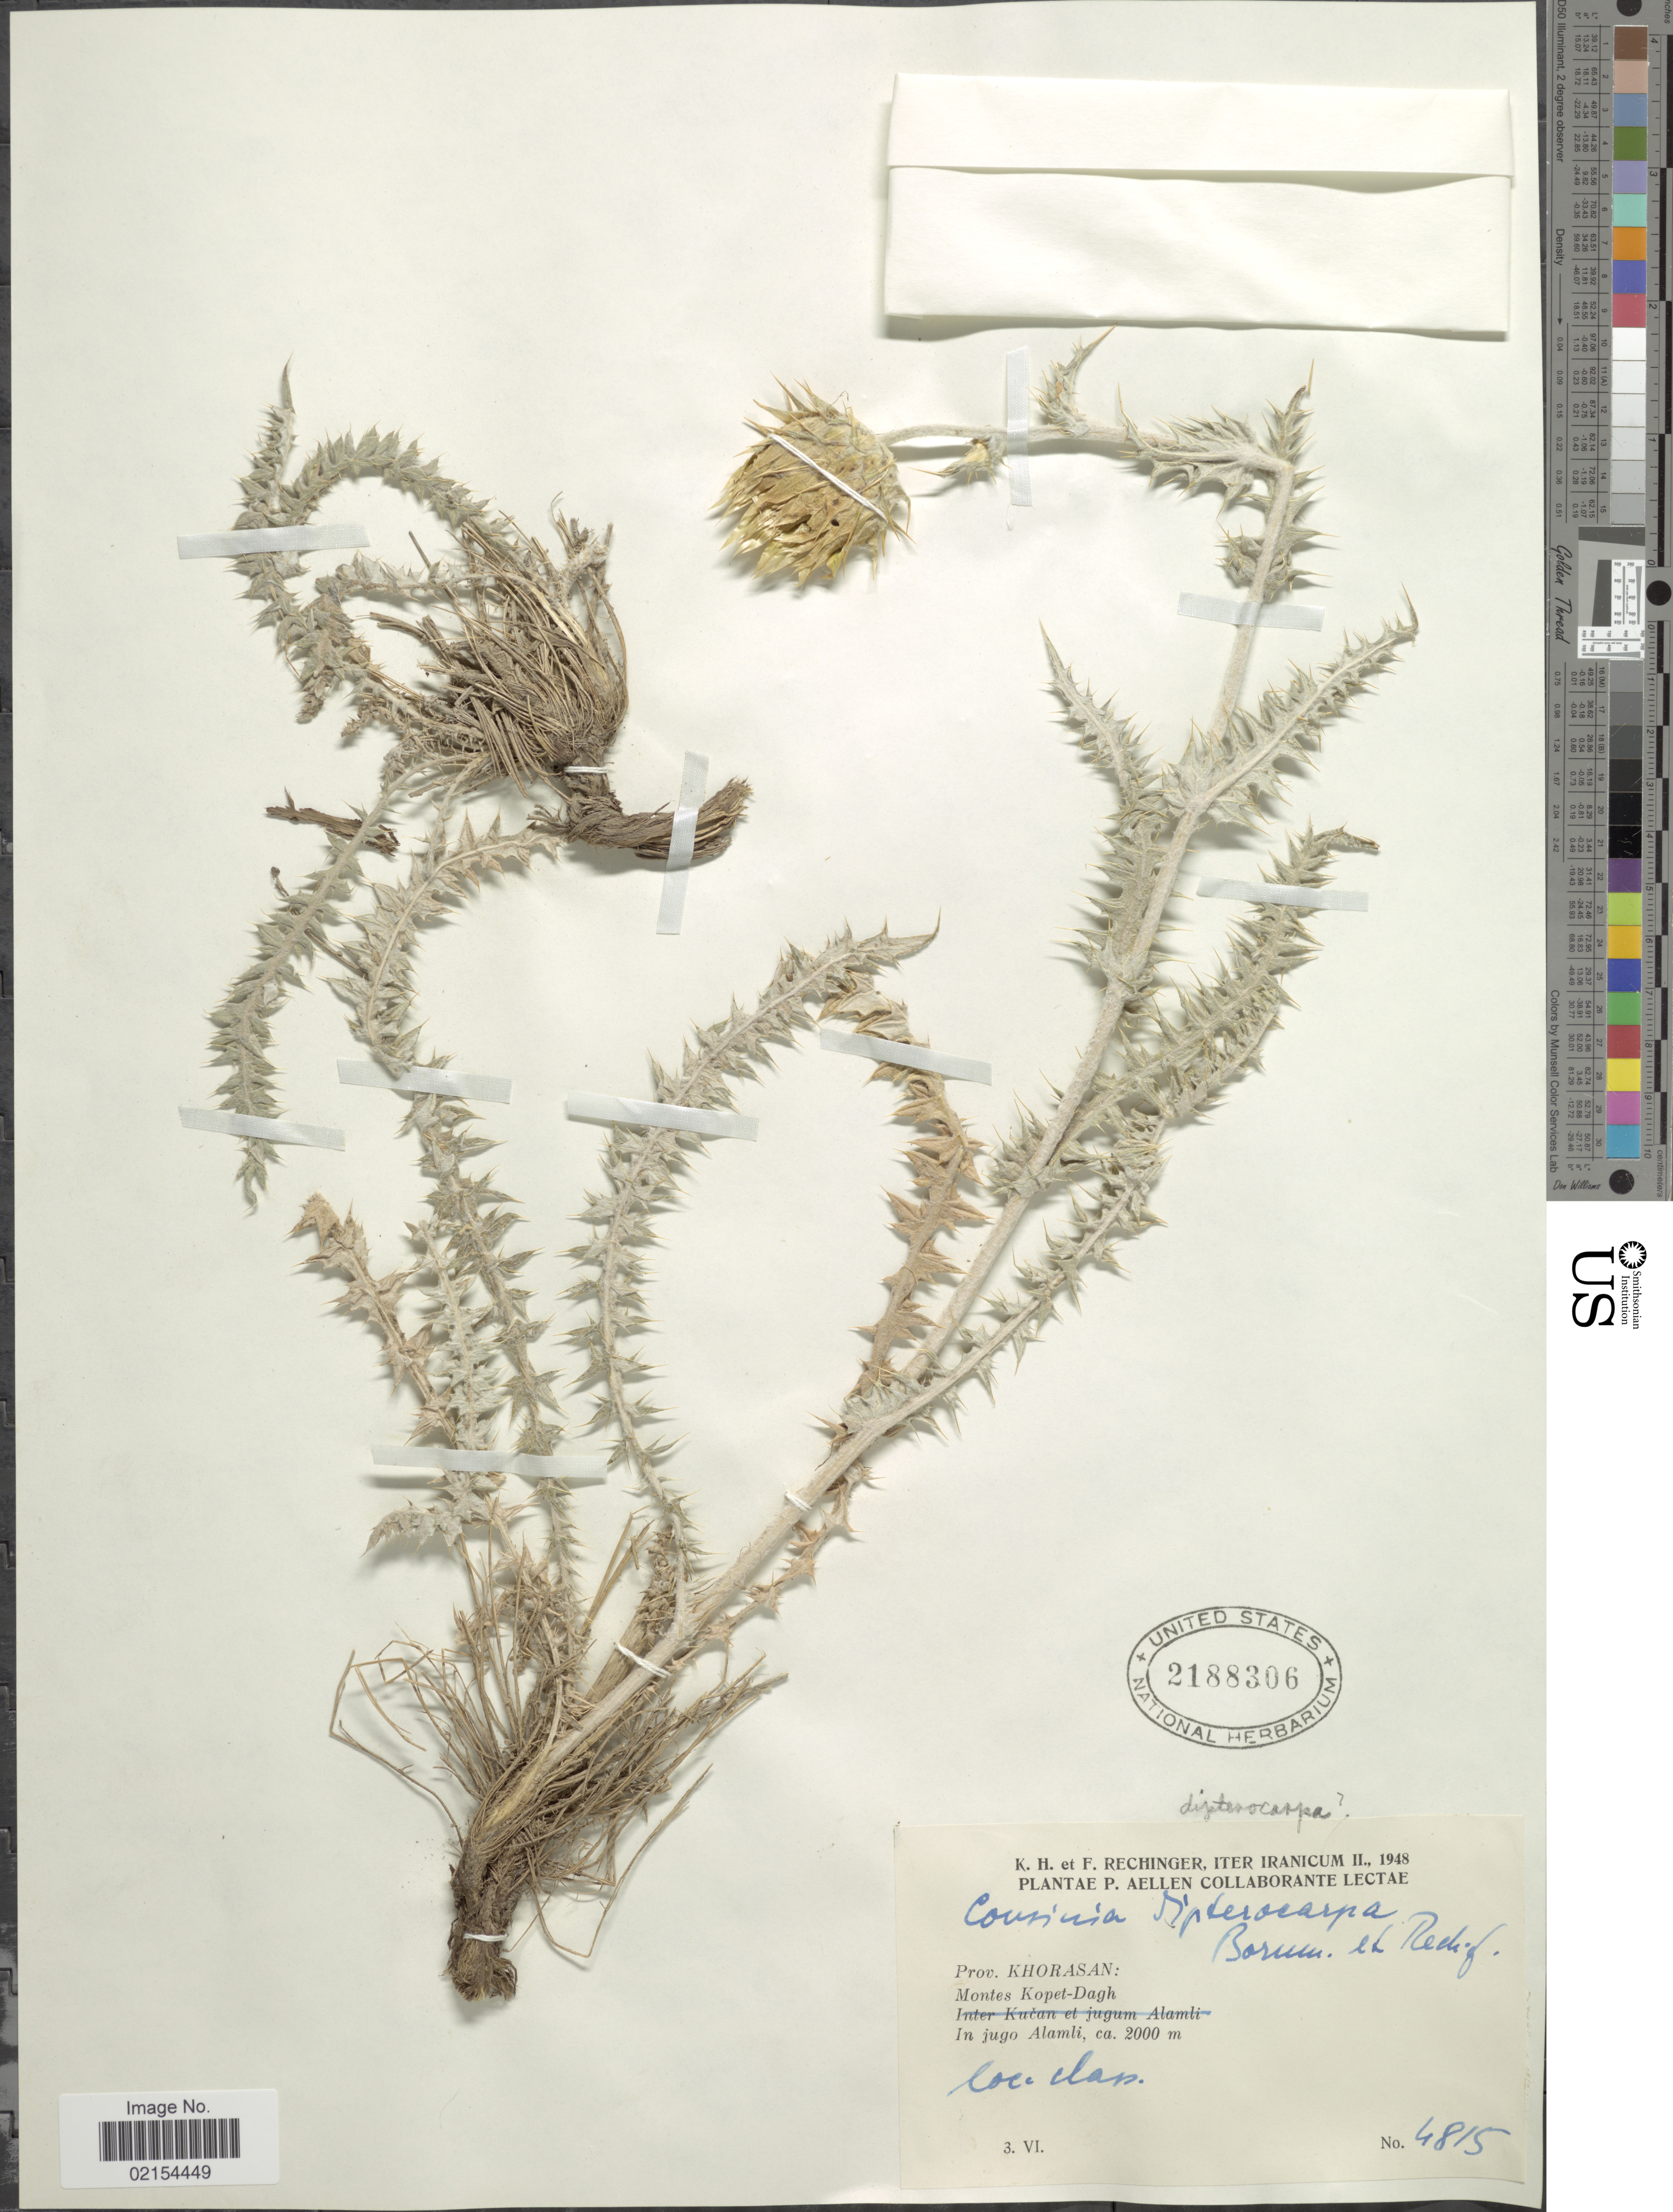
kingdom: Plantae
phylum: Tracheophyta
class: Magnoliopsida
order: Asterales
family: Asteraceae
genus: Cousinia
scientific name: Cousinia dipterocarpa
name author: Bornm. & Rech. f.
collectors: K. H. Rechinger & F. Rechinger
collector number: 4815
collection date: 1948-06-03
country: Iran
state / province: Khorasan [obsolete]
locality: Iter Iranicum, Prov. Khorasan: Montes Kopet-Dagh, In jugo Alamli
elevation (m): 2000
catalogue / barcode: US 2188306